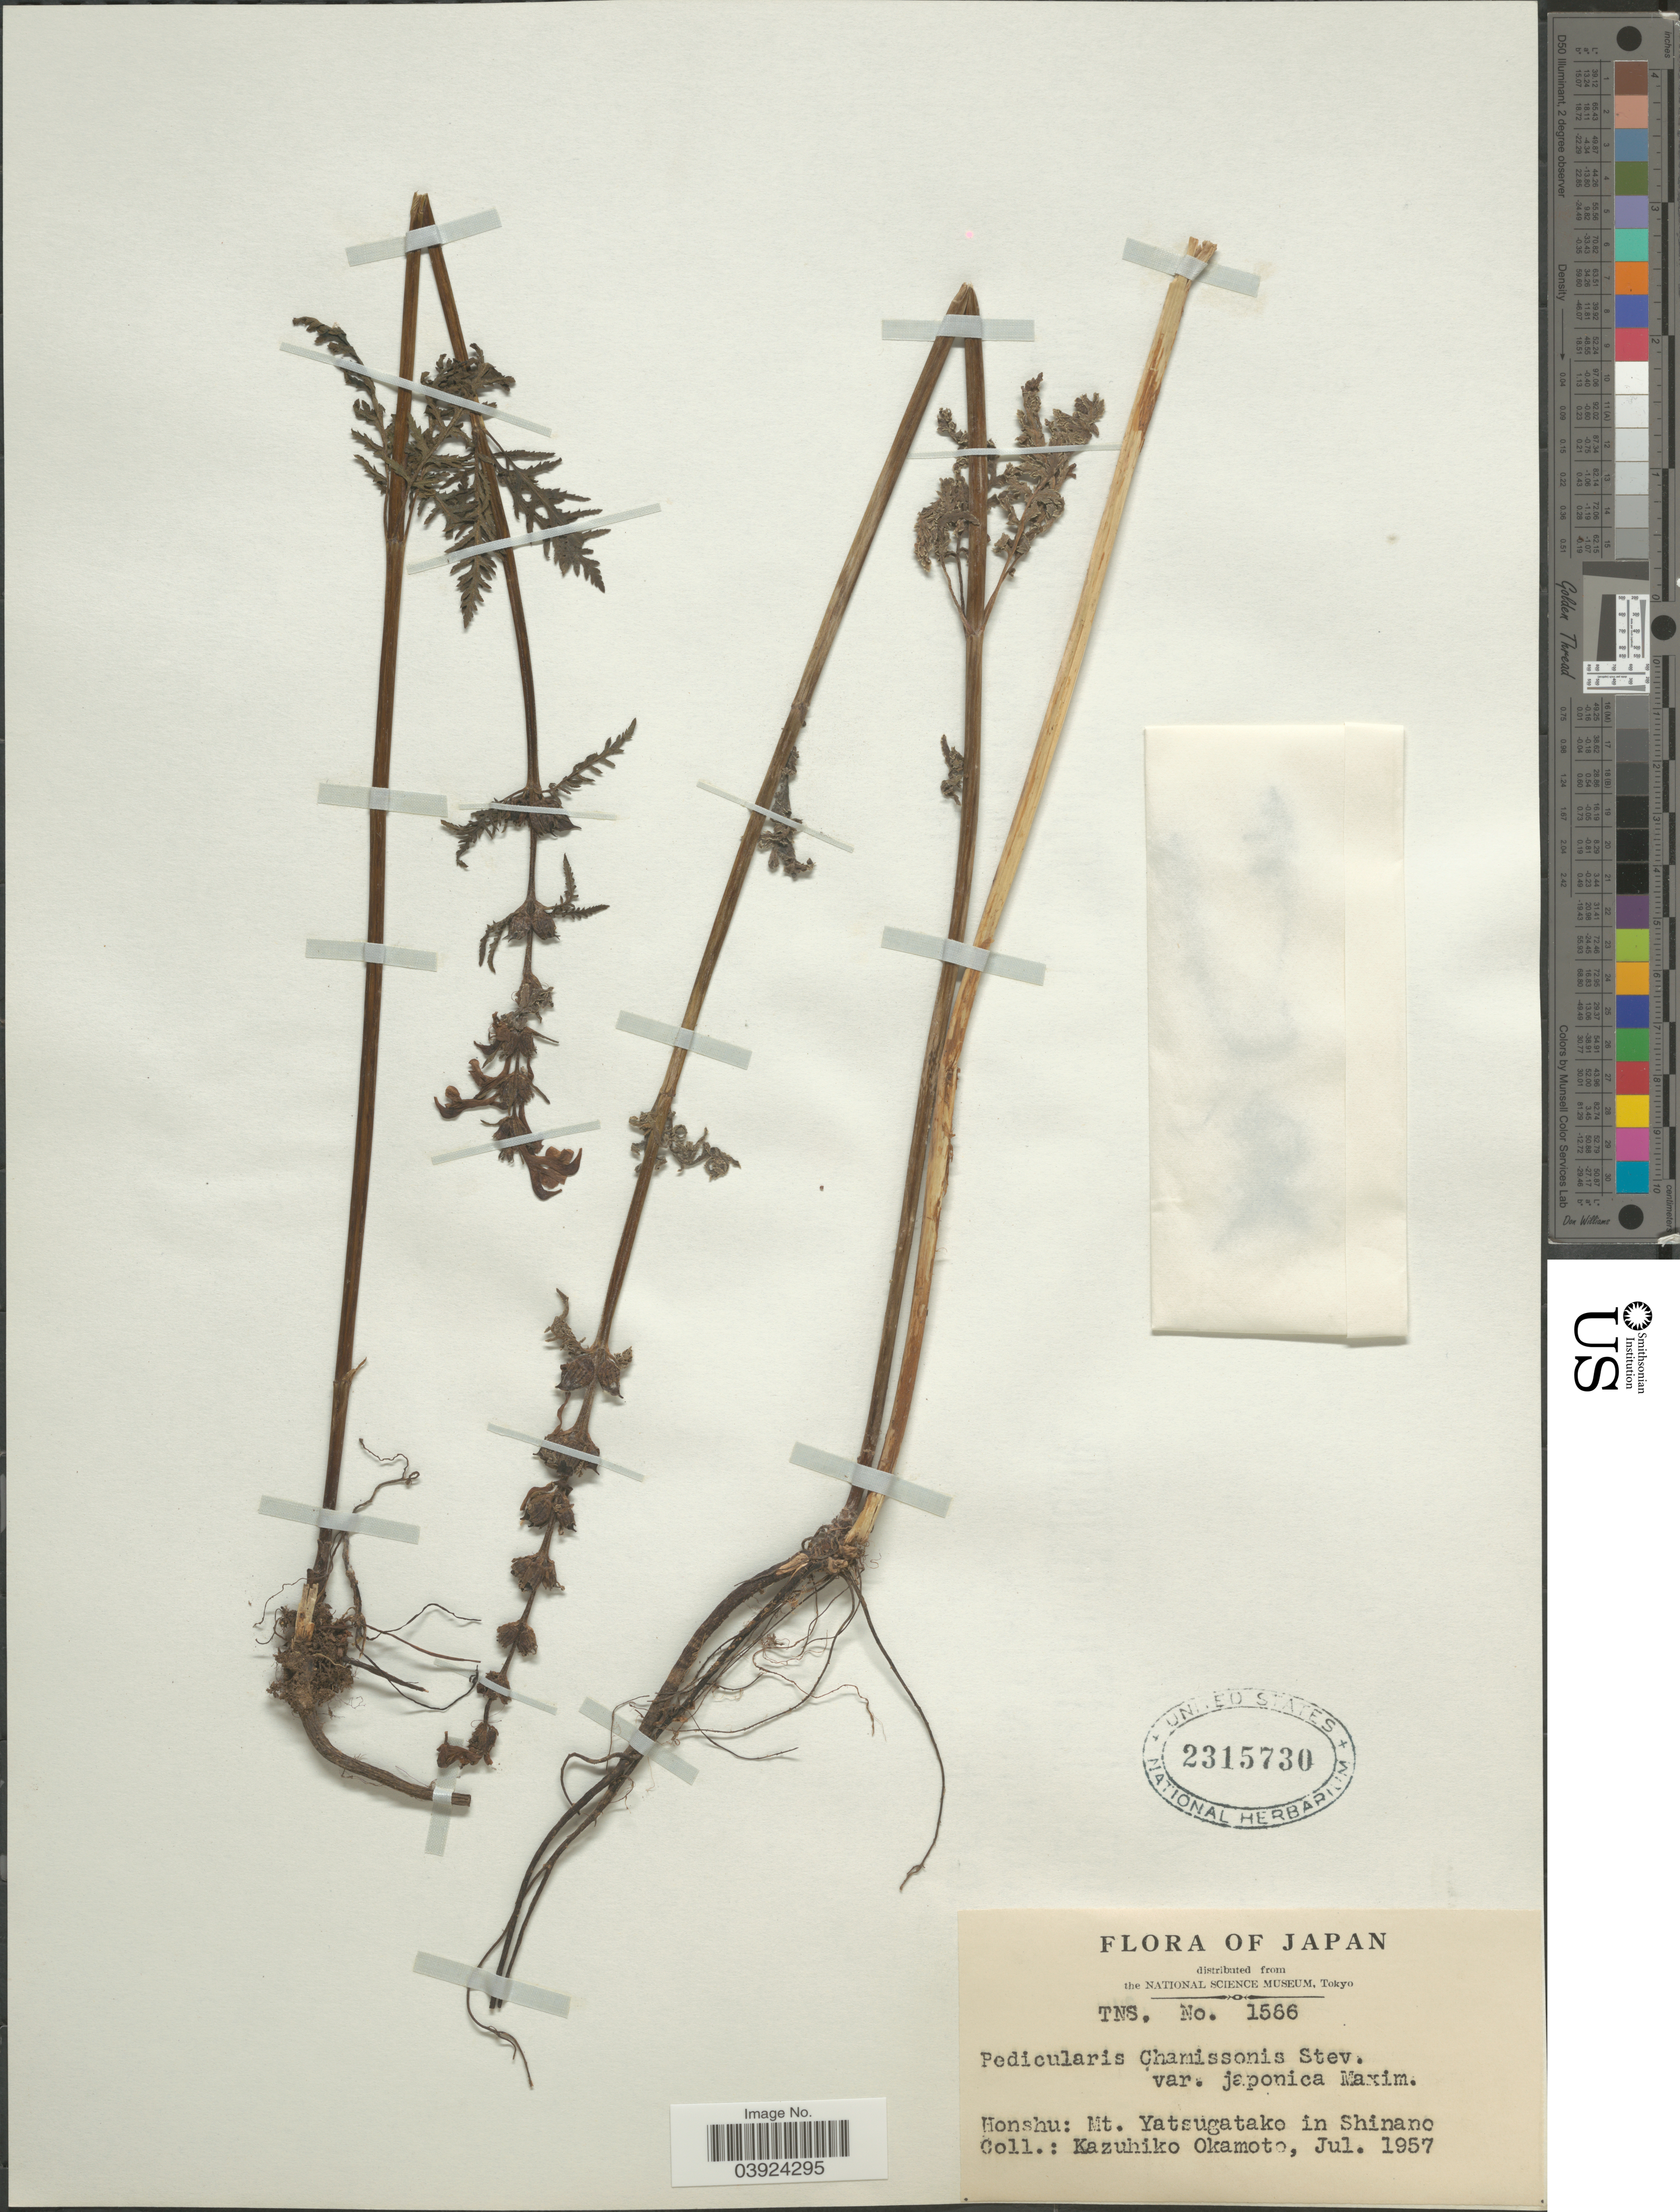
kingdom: Plantae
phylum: Tracheophyta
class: Magnoliopsida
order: Lamiales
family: Orobanchaceae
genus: Pedicularis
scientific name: Pedicularis chamissonis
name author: Steven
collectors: K. Okamoto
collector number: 1566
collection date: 1957-07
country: Japan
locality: Honshu: Mt. Yatsugatako in Shinano.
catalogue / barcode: US 2315730